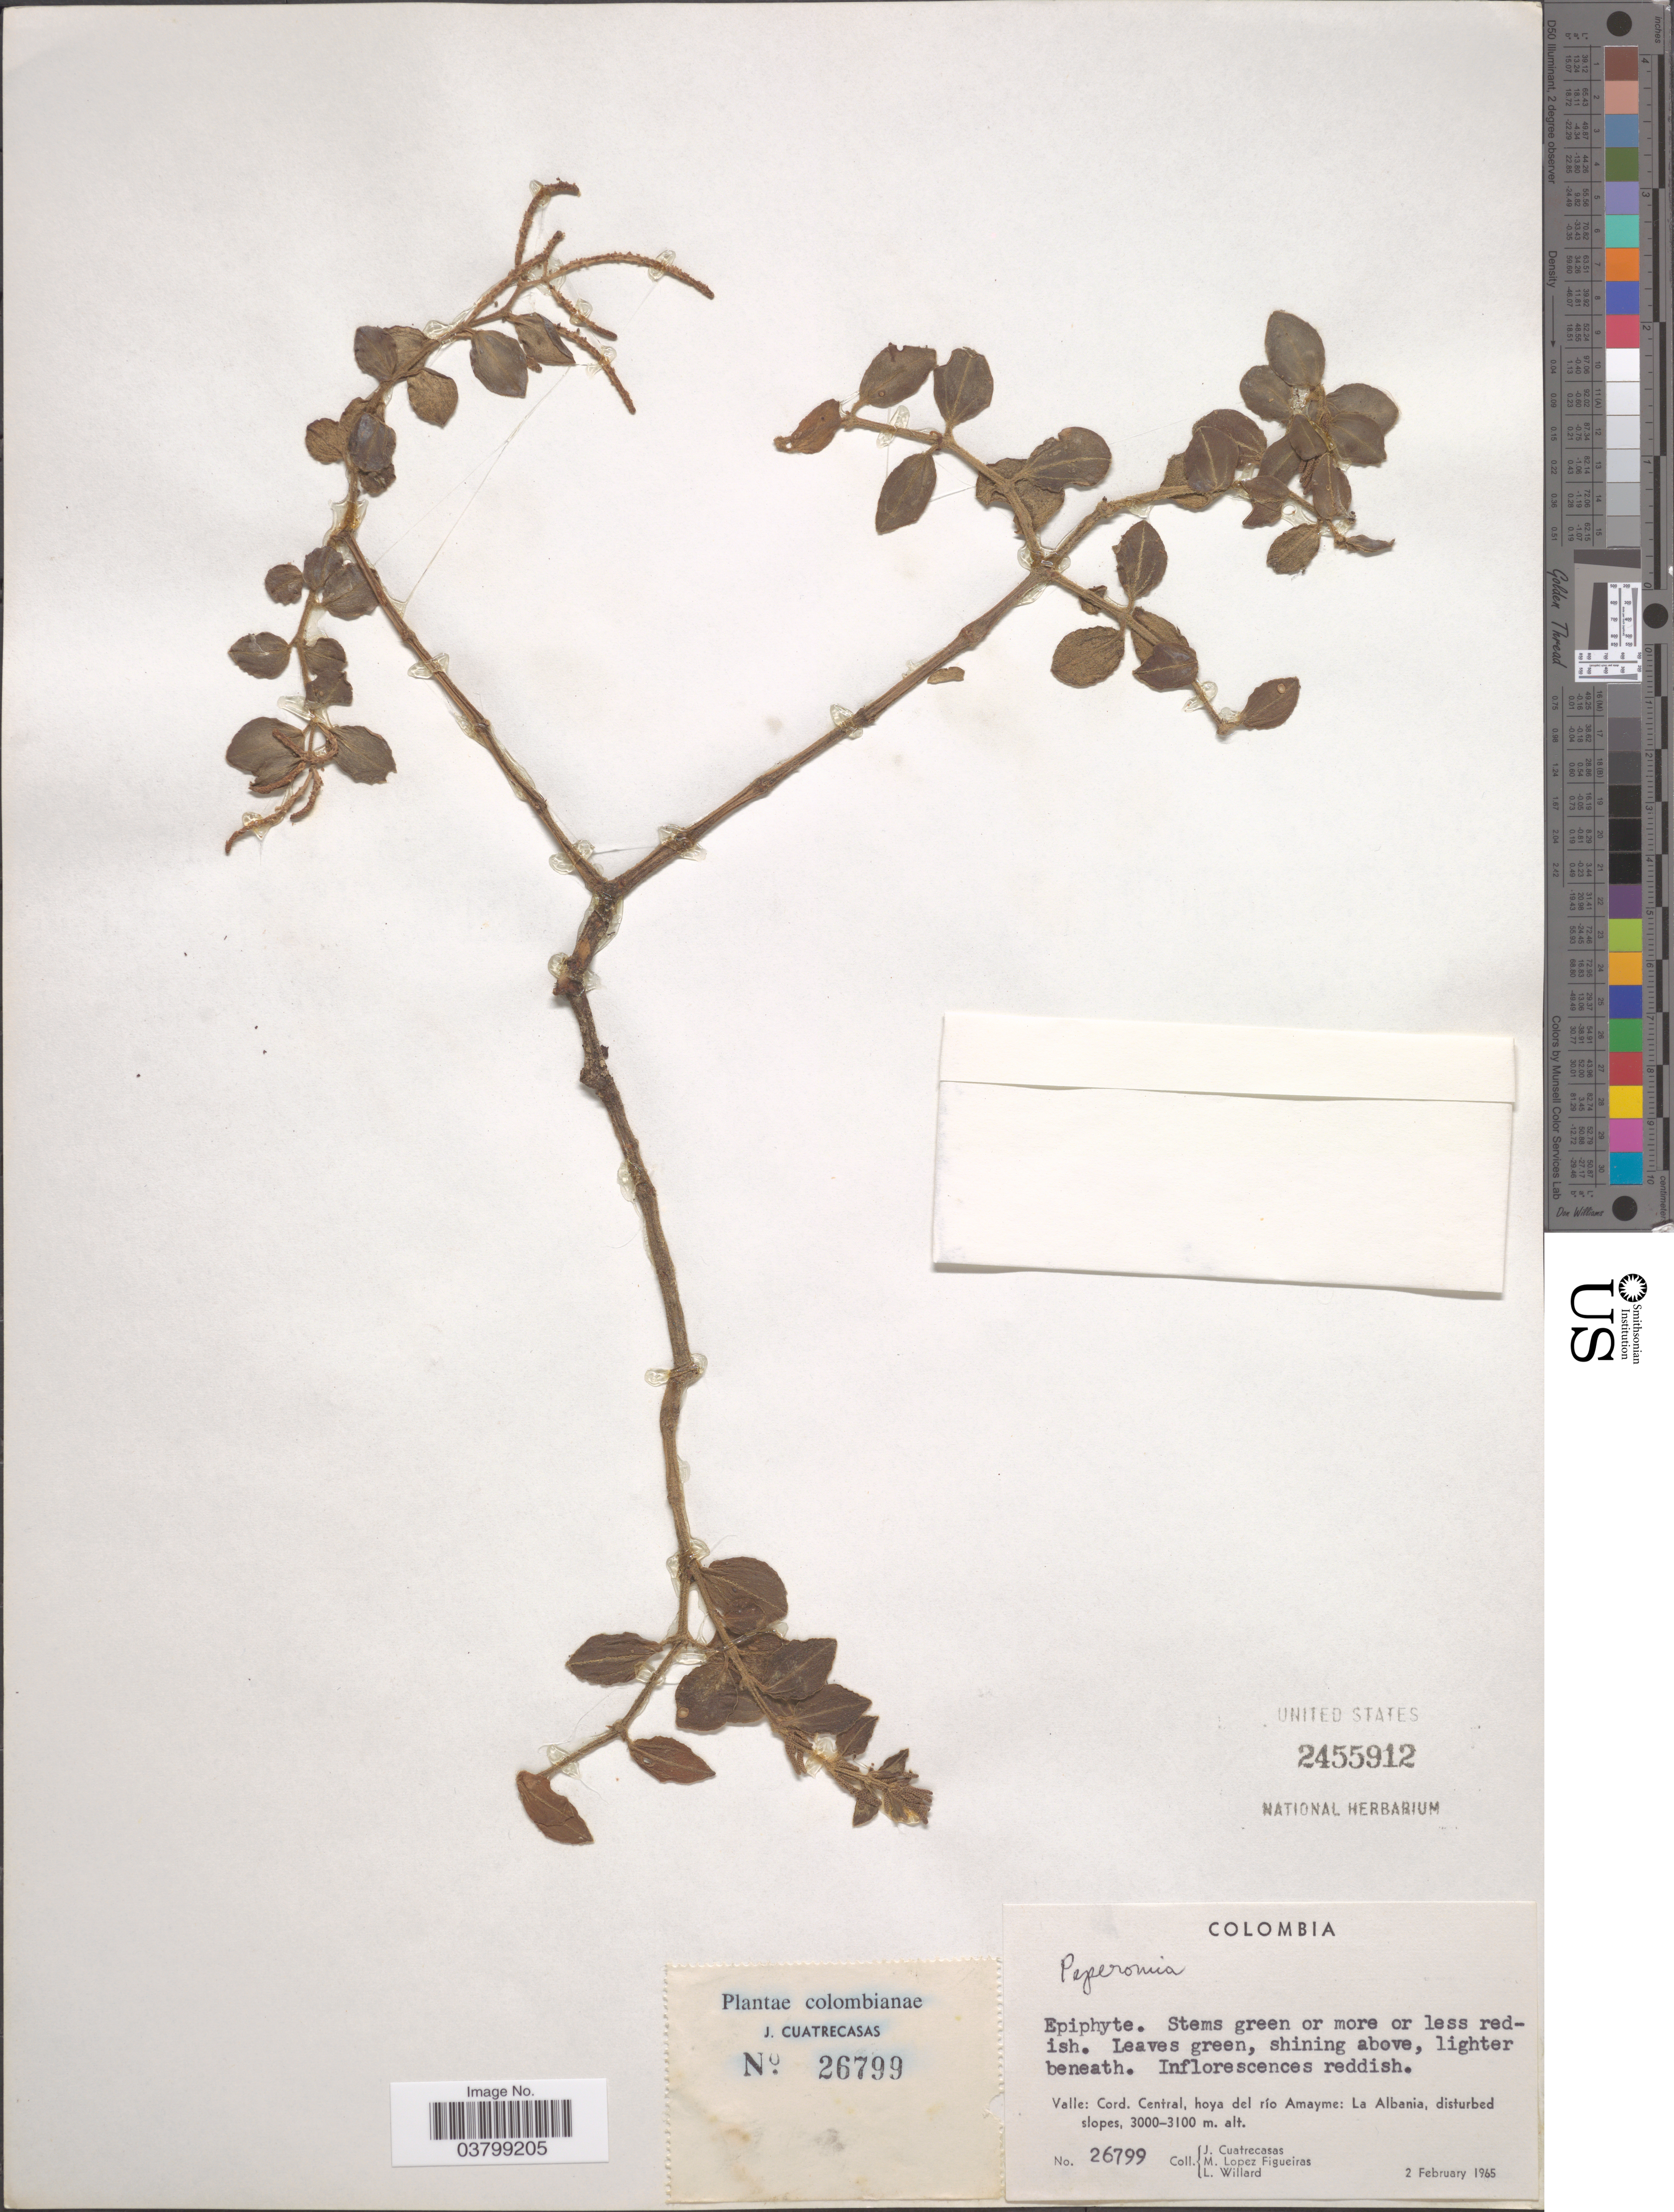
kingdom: Plantae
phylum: Tracheophyta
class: Magnoliopsida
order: Piperales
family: Piperaceae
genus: Peperomia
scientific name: Peperomia sp.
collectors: J. Cuatrecasas, M. López Figueiras & L. Willard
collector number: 26799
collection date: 1965-02-02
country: Colombia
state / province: Valle del Cauca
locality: Valle: Cord. Central, hoya del río Amayme: La Albania.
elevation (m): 3000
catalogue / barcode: US 2455912